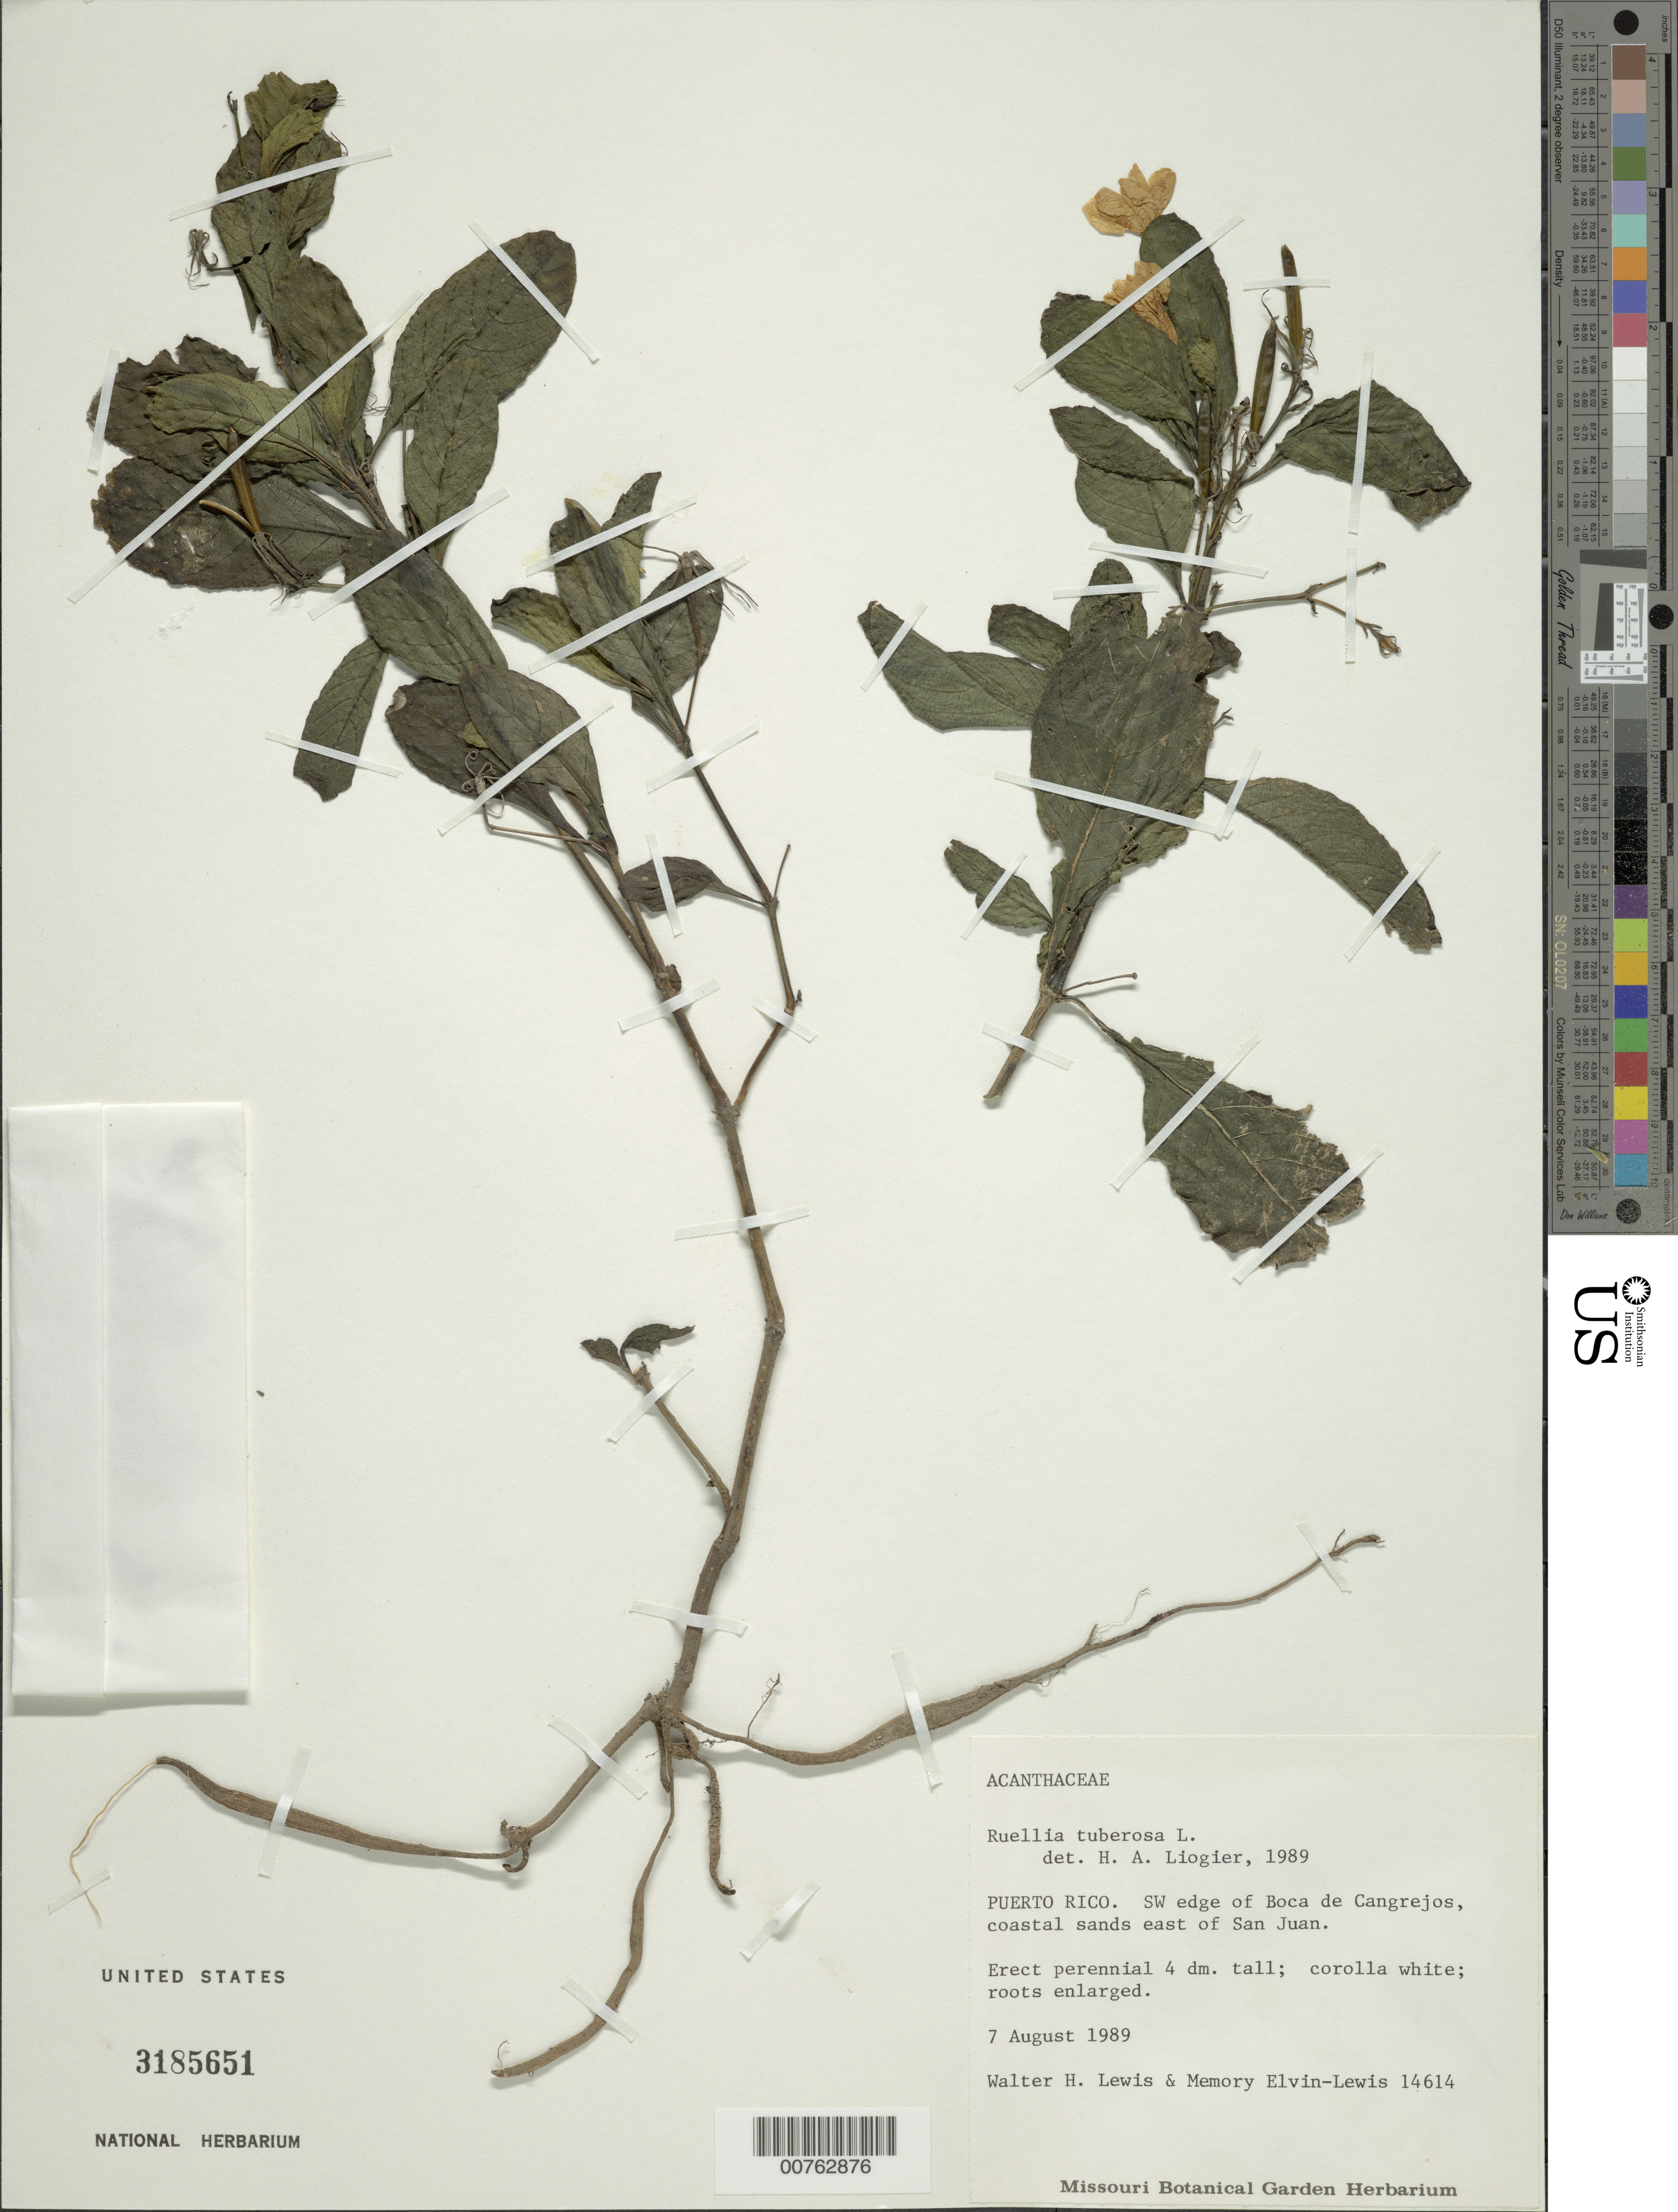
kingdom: Plantae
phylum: Tracheophyta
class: Magnoliopsida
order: Lamiales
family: Acanthaceae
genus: Ruellia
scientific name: Ruellia tuberosa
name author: L.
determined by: Liogier, Alain H.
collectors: W. H. Lewis & M. Elvin-Lewis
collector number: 14614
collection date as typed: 07 Aug 1989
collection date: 1989-08-07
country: Puerto Rico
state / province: San Juan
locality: SW edge of Boca de Cangrejos; E of San Juan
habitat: Coastal sands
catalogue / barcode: US 3185651